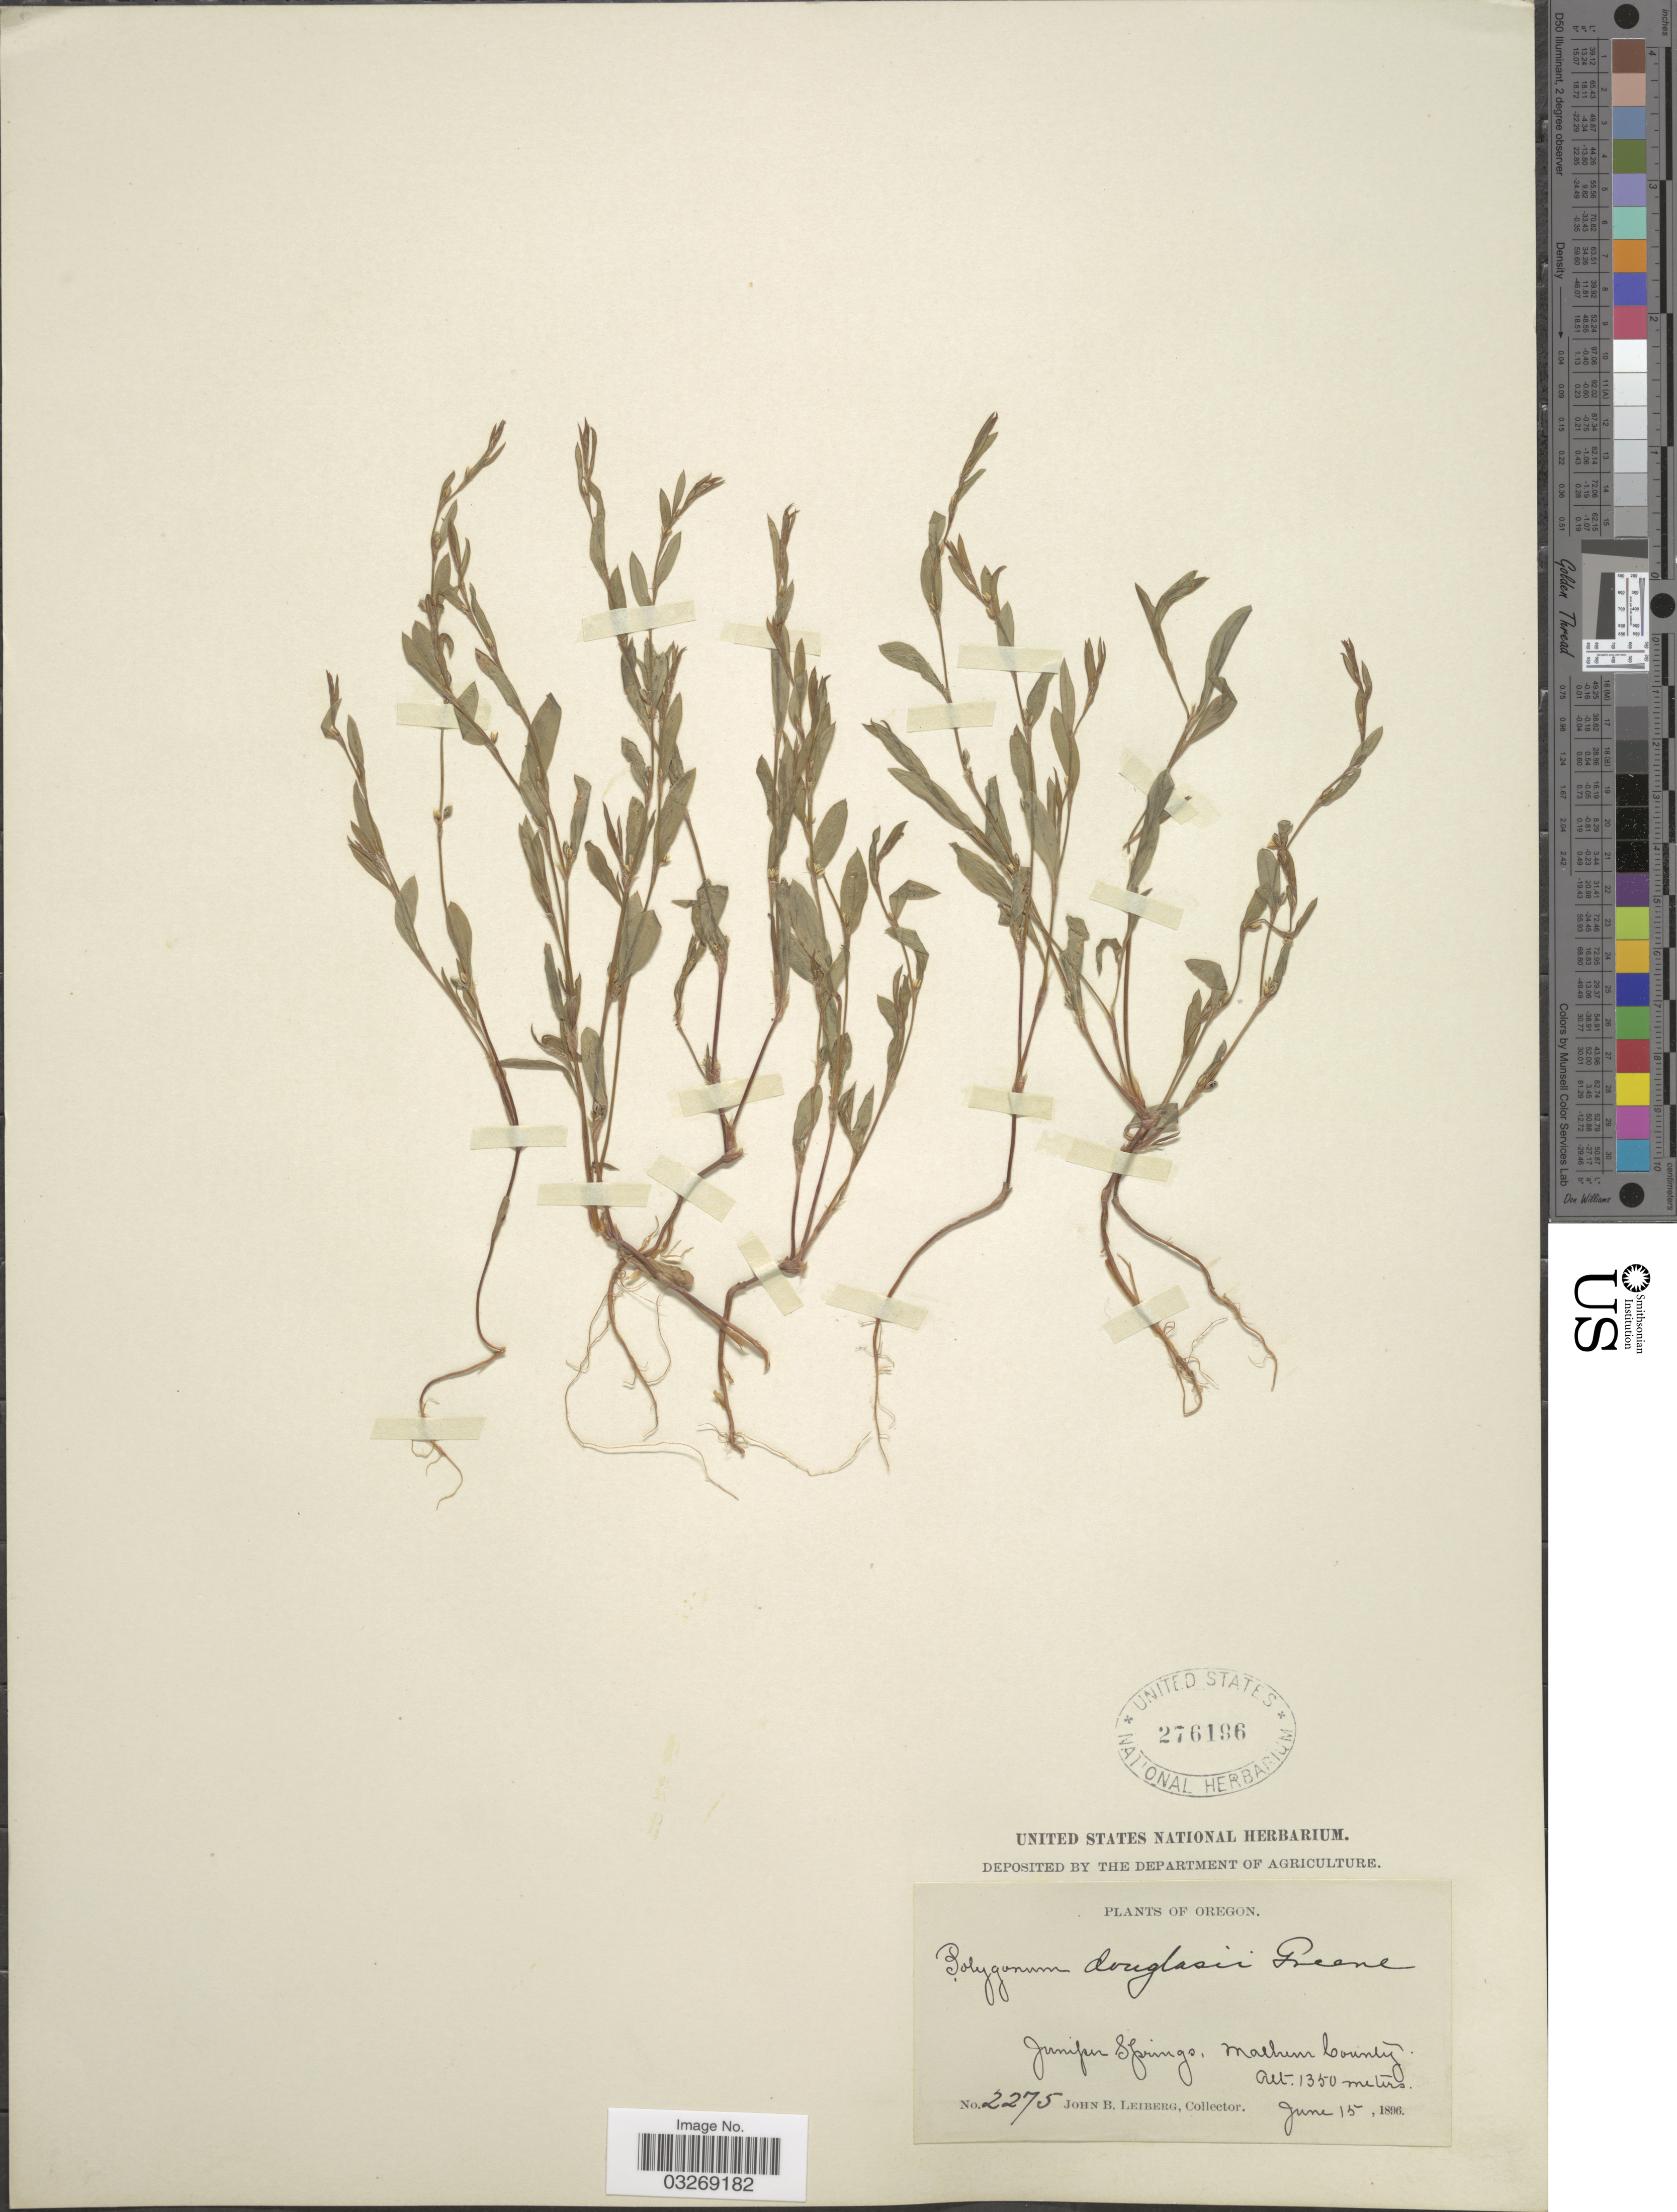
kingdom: Plantae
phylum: Tracheophyta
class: Magnoliopsida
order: Caryophyllales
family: Polygonaceae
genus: Polygonum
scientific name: Polygonum douglasii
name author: Greene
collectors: J. B. Leiberg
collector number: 2275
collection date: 1896-06-15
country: United States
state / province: Oregon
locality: Juniper Springs, Malheur County.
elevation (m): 1350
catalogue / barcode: US 276196